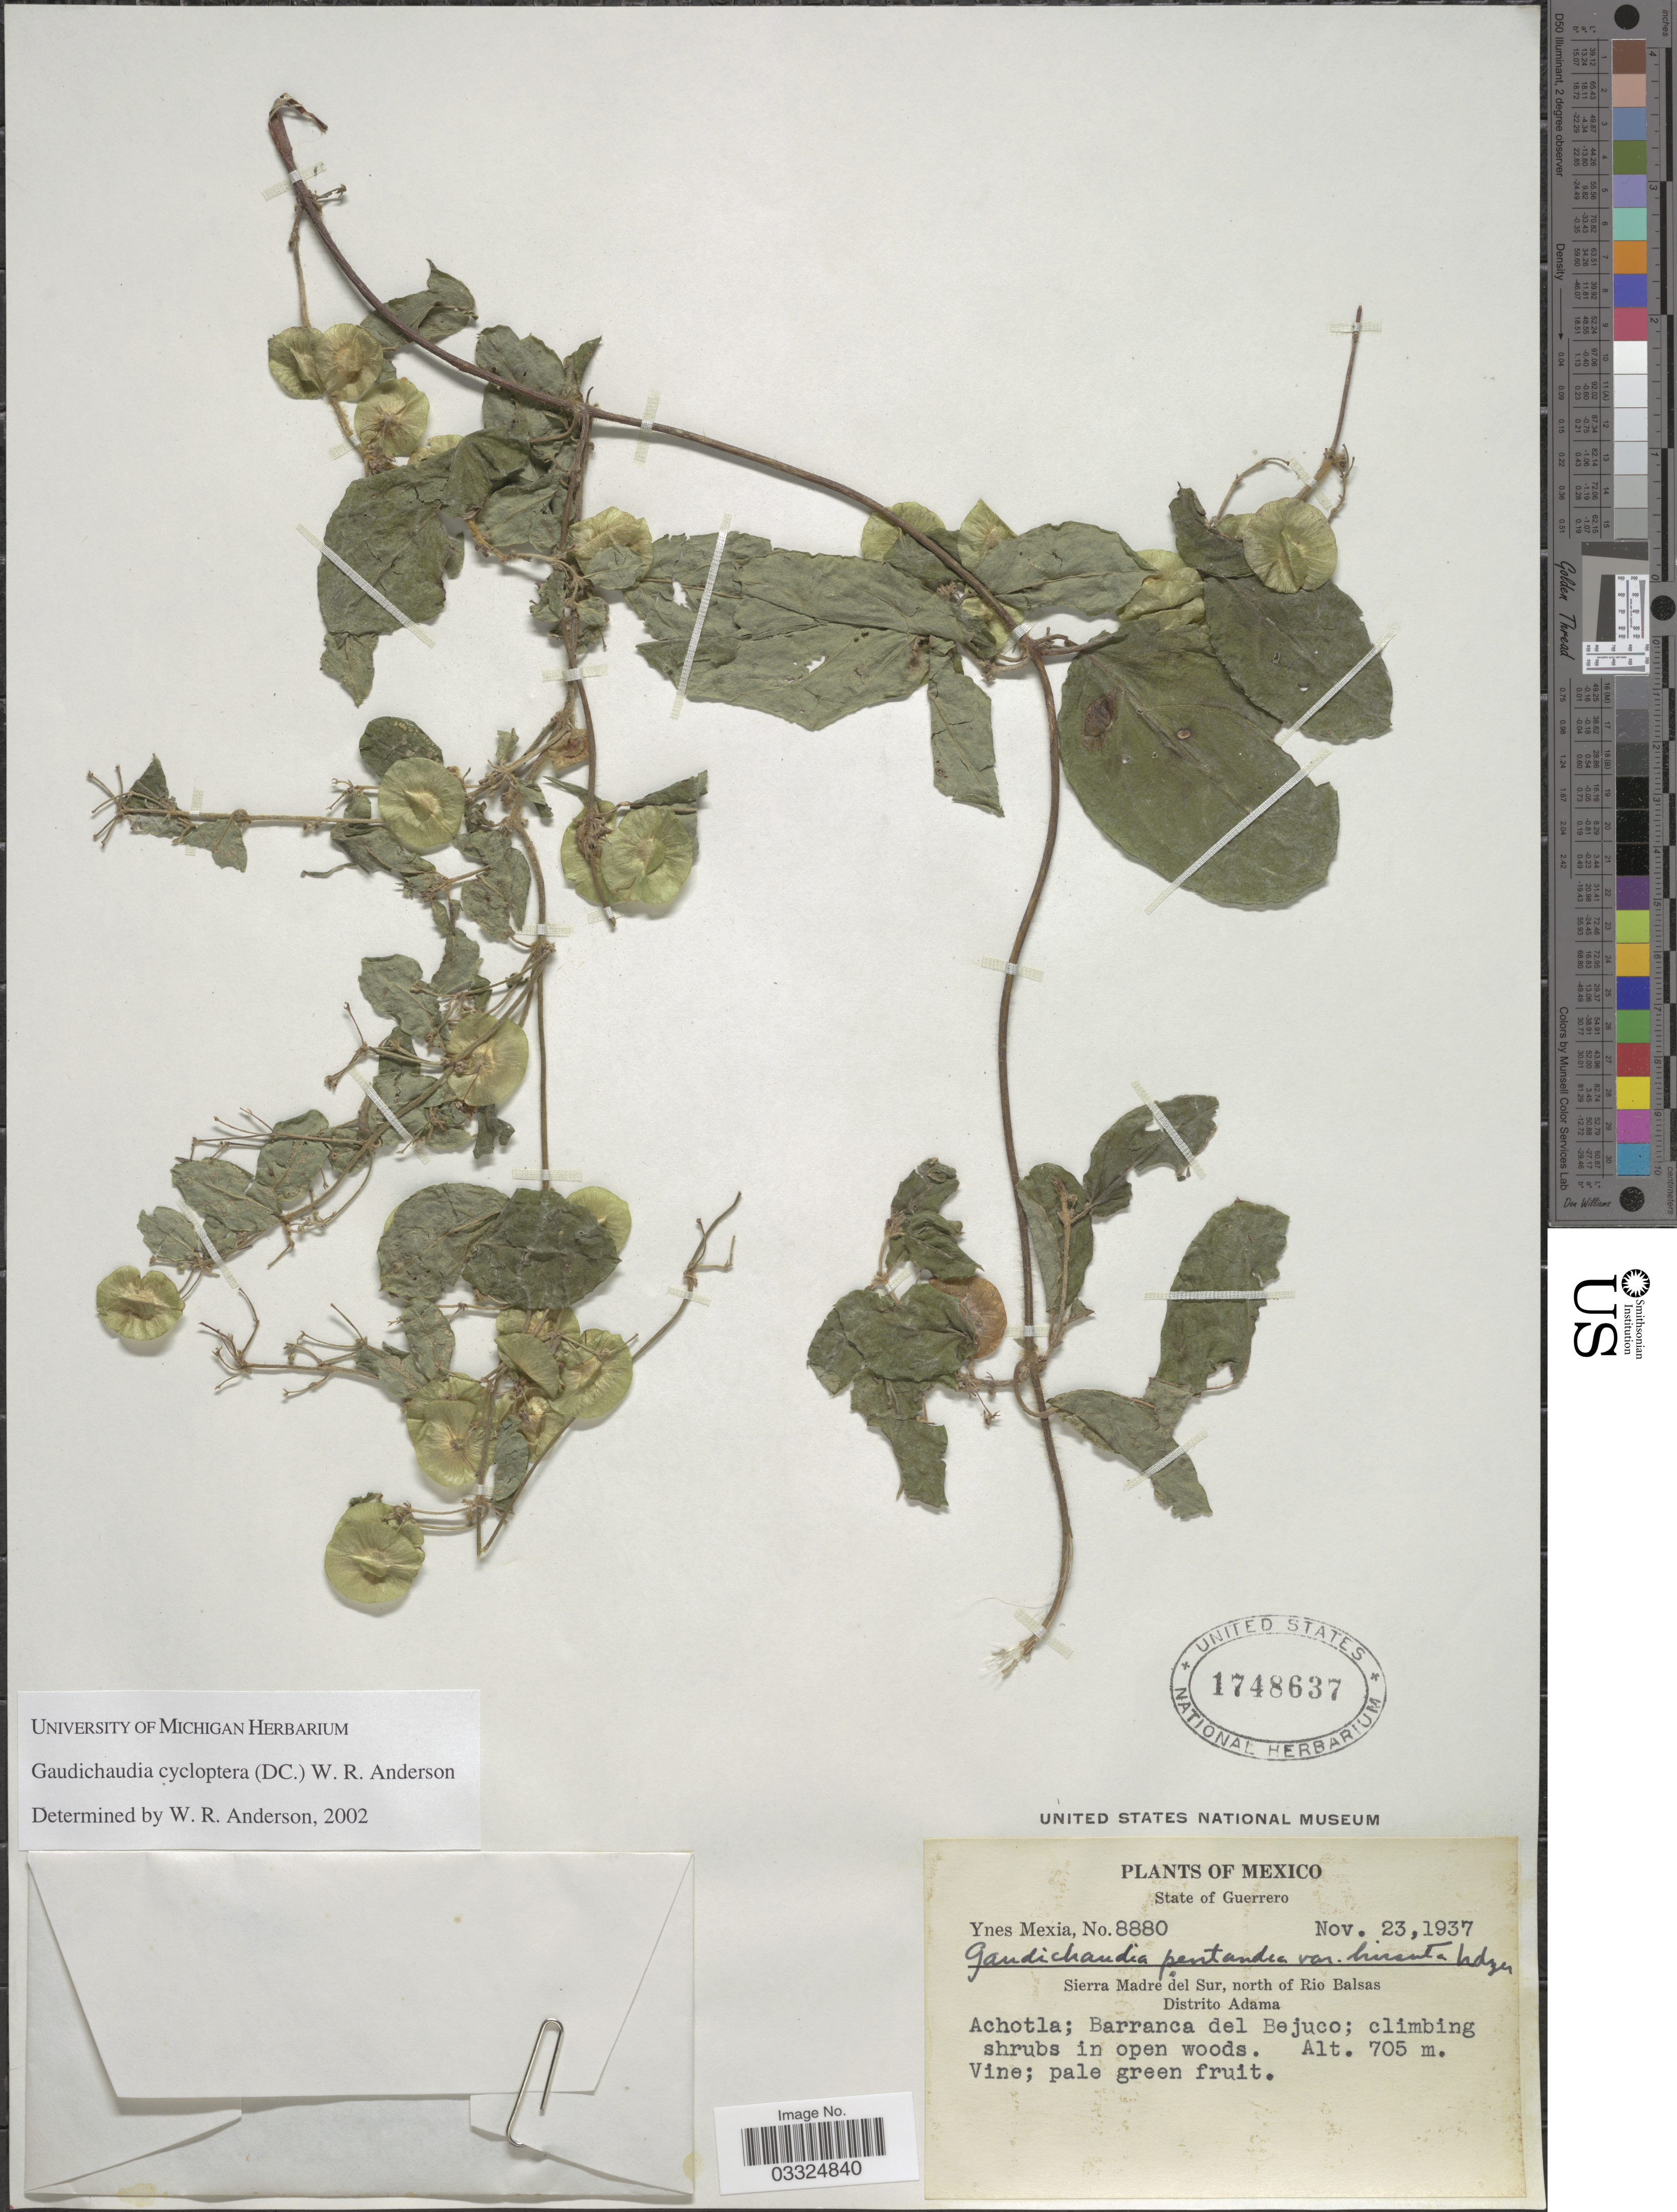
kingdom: Plantae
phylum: Tracheophyta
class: Magnoliopsida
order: Malpighiales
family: Malpighiaceae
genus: Gaudichaudia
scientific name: Gaudichaudia cycloptera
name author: (Moc. & Sessé ex DC.) W.R. Anderson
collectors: Y. Mexia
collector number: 8880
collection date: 1937-11-23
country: Mexico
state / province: Guerrero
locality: Sierra Madre del Sur, north of Rio Balsas. Distrito Adama. Achotla; Barranca del Bejuco.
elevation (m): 705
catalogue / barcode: US 1748637